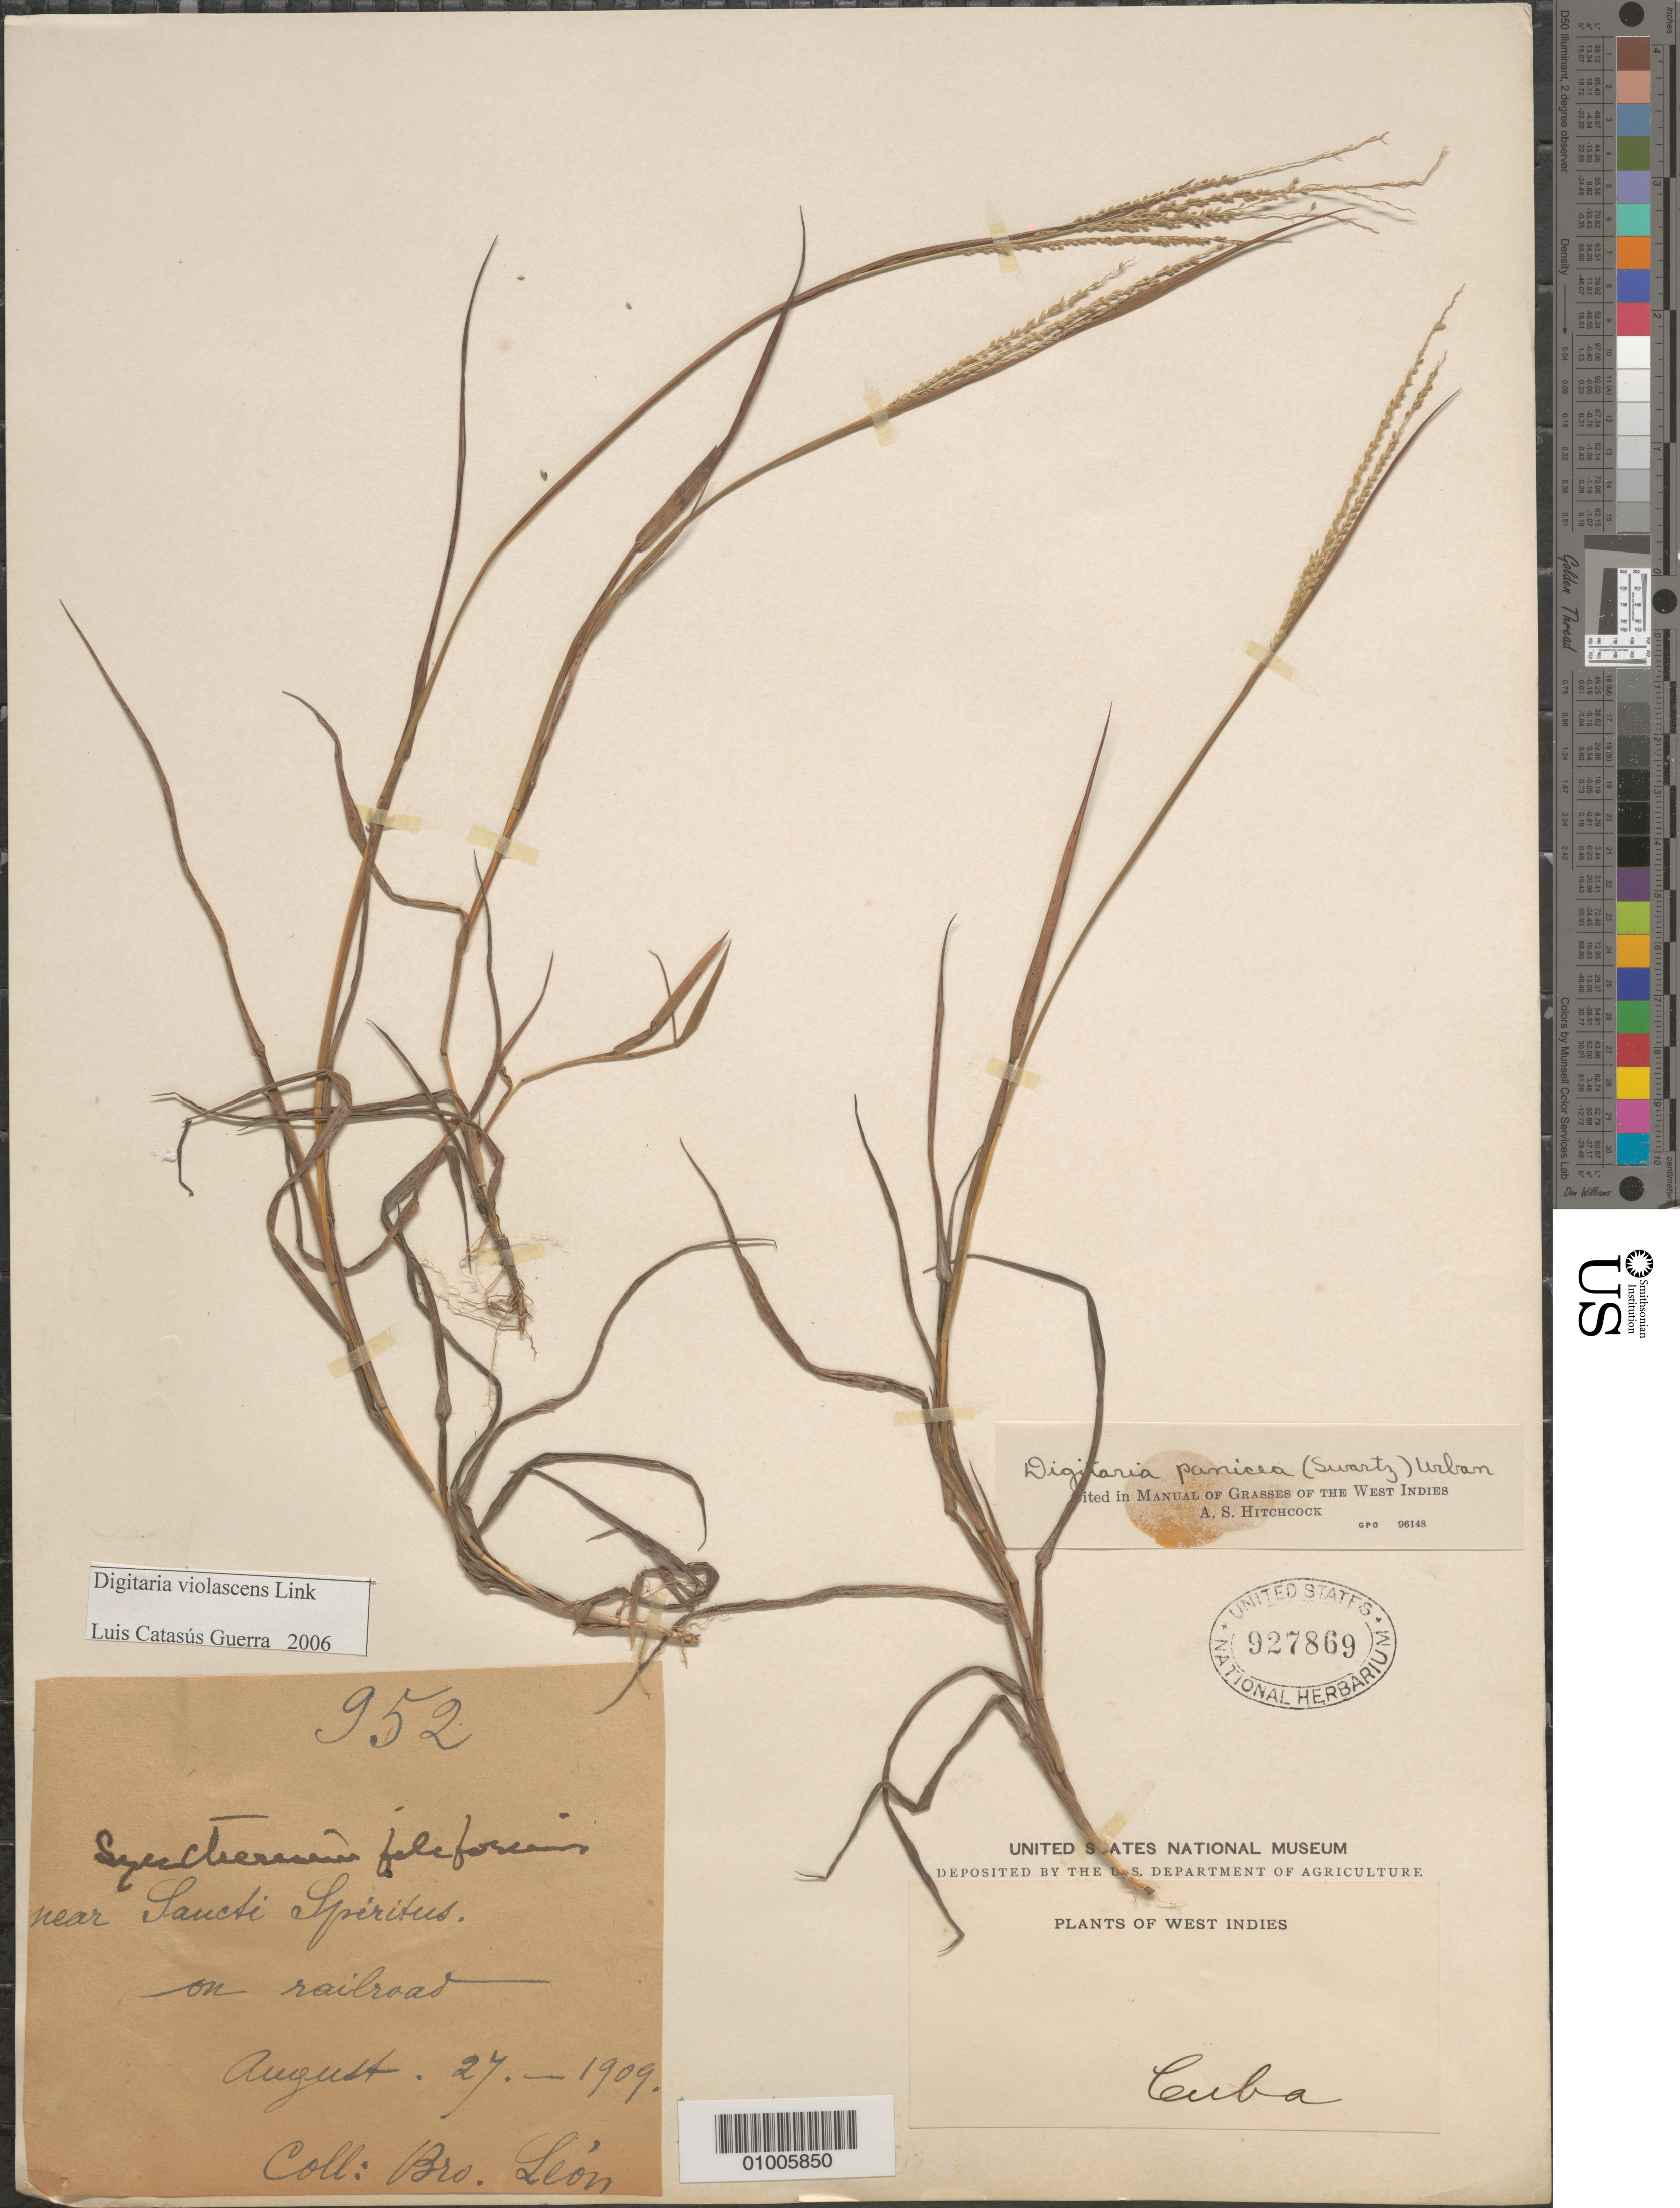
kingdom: Plantae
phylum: Tracheophyta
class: Liliopsida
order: Poales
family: Poaceae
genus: Digitaria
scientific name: Digitaria violascens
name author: Link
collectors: Bro. León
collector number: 952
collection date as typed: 27 Aug 1909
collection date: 1909-08-27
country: Cuba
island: Cuba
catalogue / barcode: US 927869